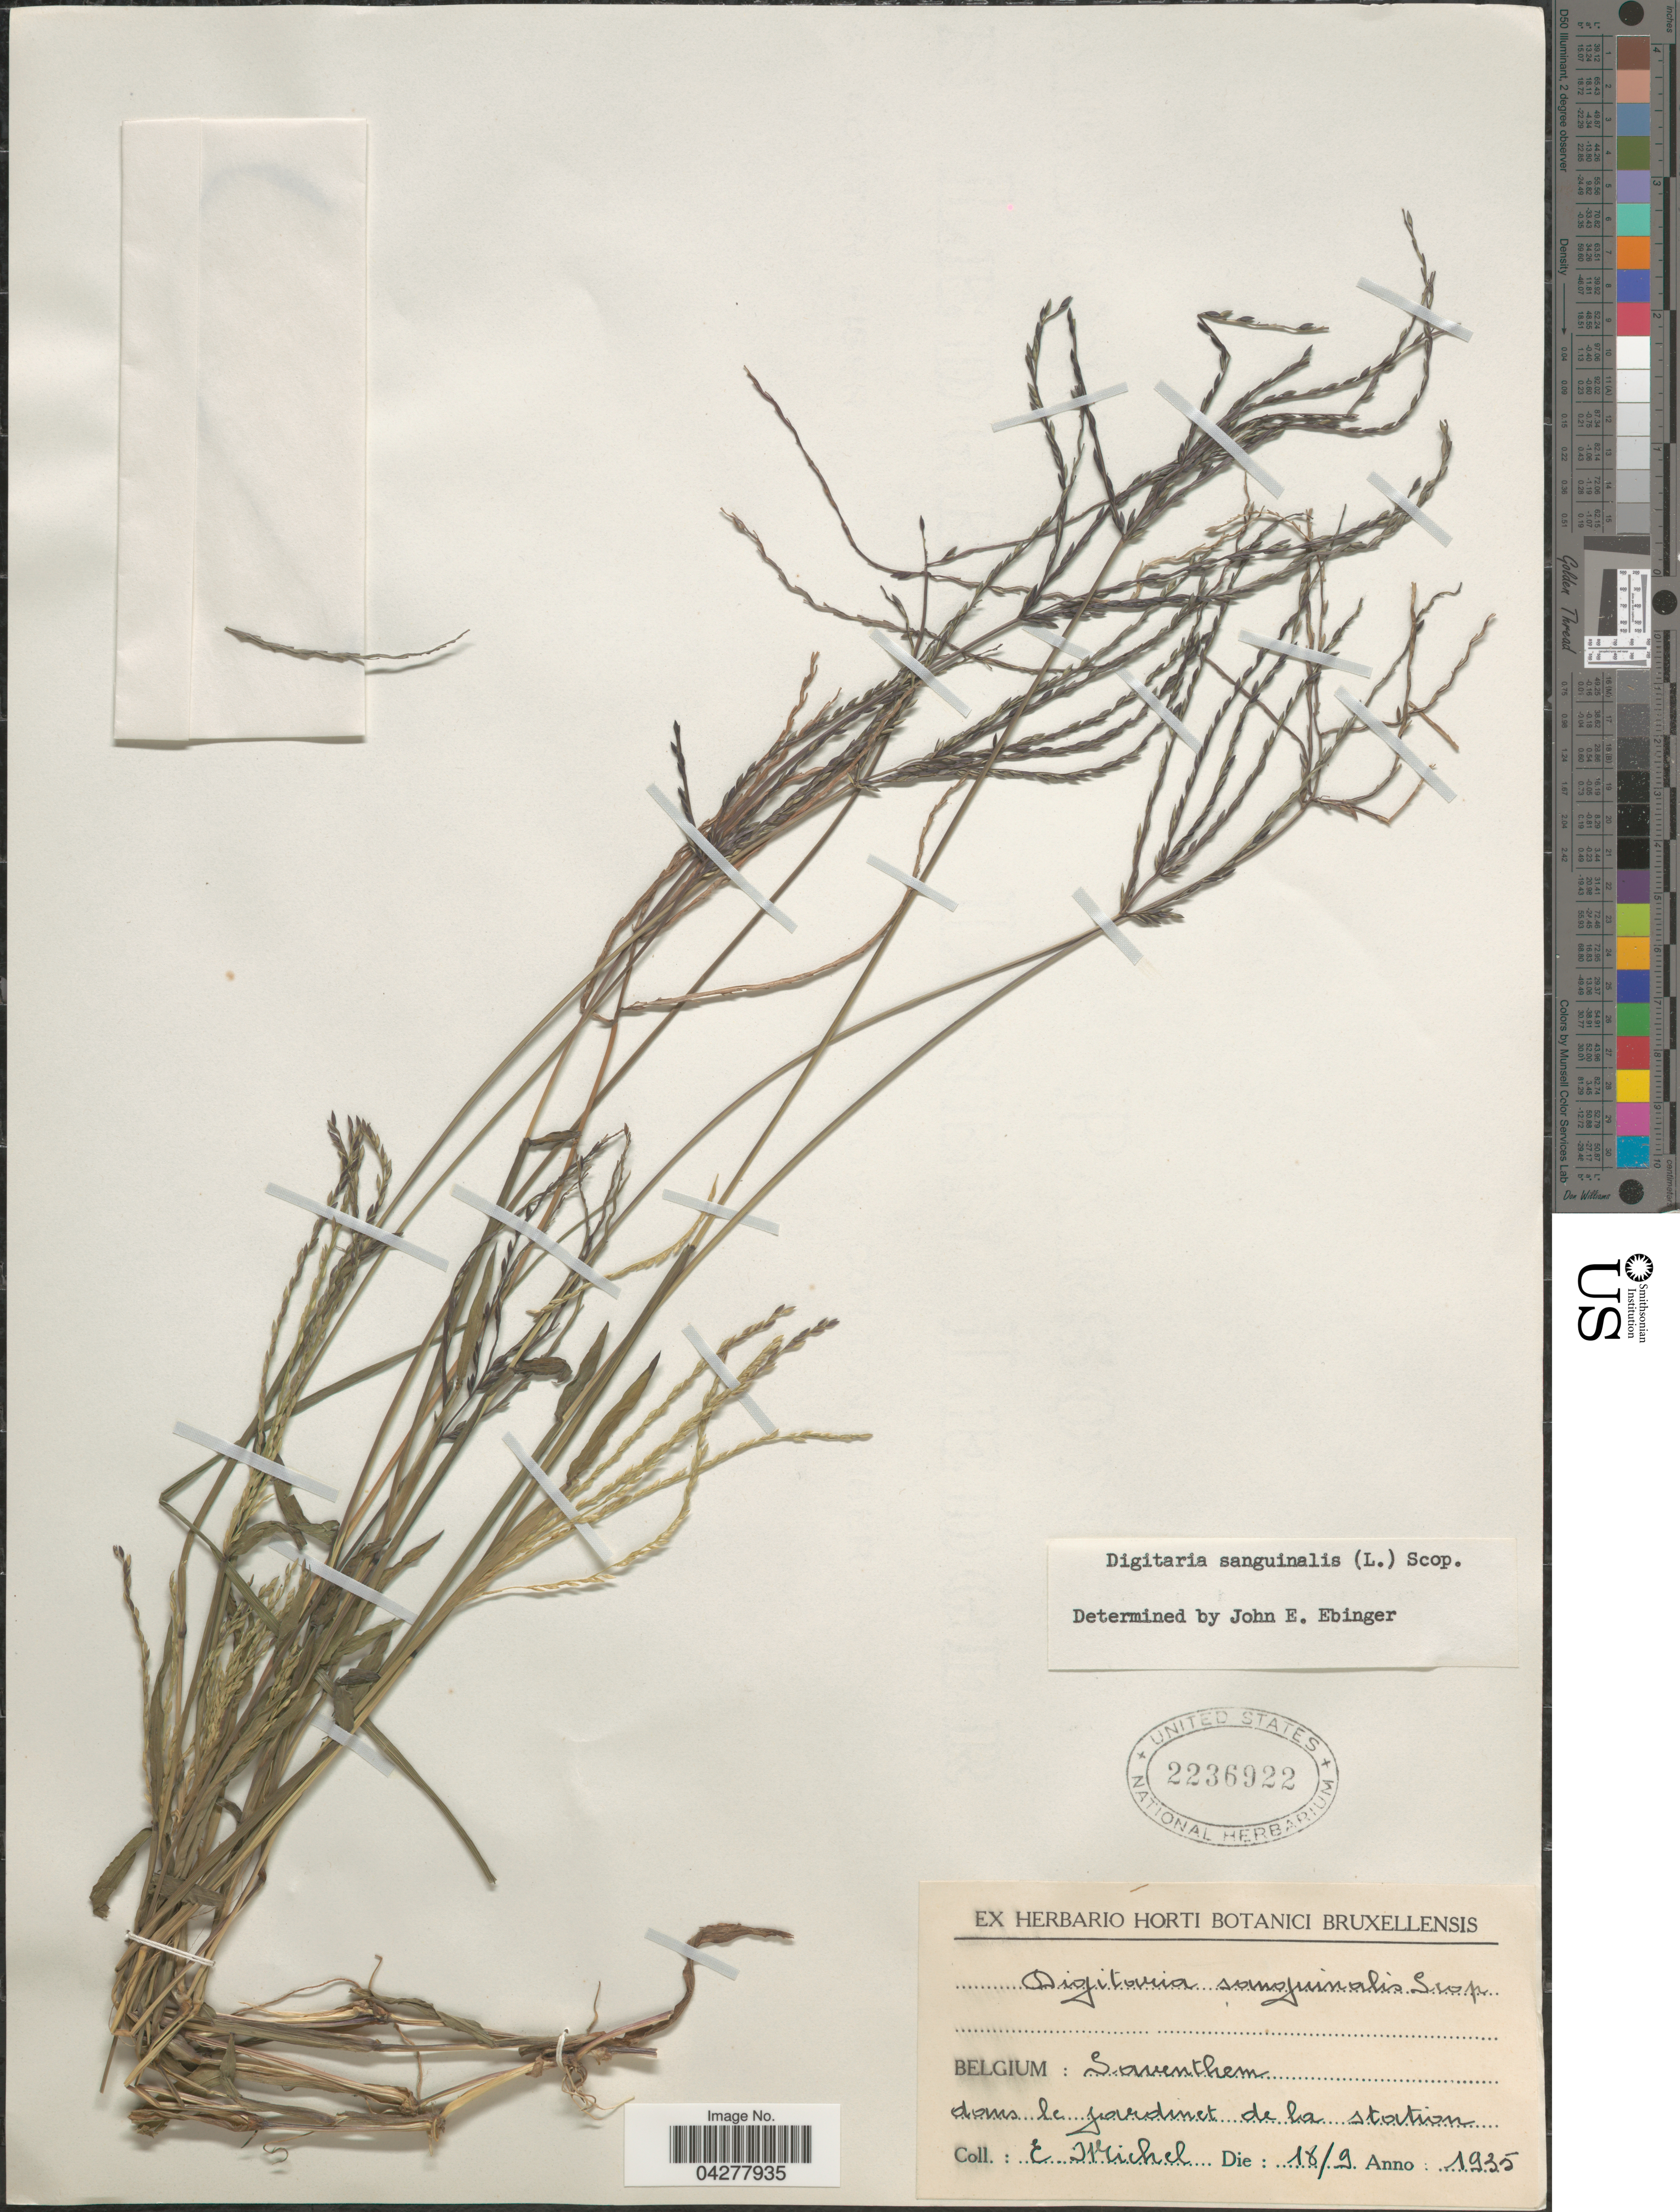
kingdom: Plantae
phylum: Tracheophyta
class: Liliopsida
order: Poales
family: Poaceae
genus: Digitaria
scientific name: Digitaria sanguinalis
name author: (L.) Scop.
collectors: E. Michel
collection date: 1935-09-18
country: Belgium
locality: Saventhem. Dans le jardinet de la station.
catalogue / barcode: US 2236922